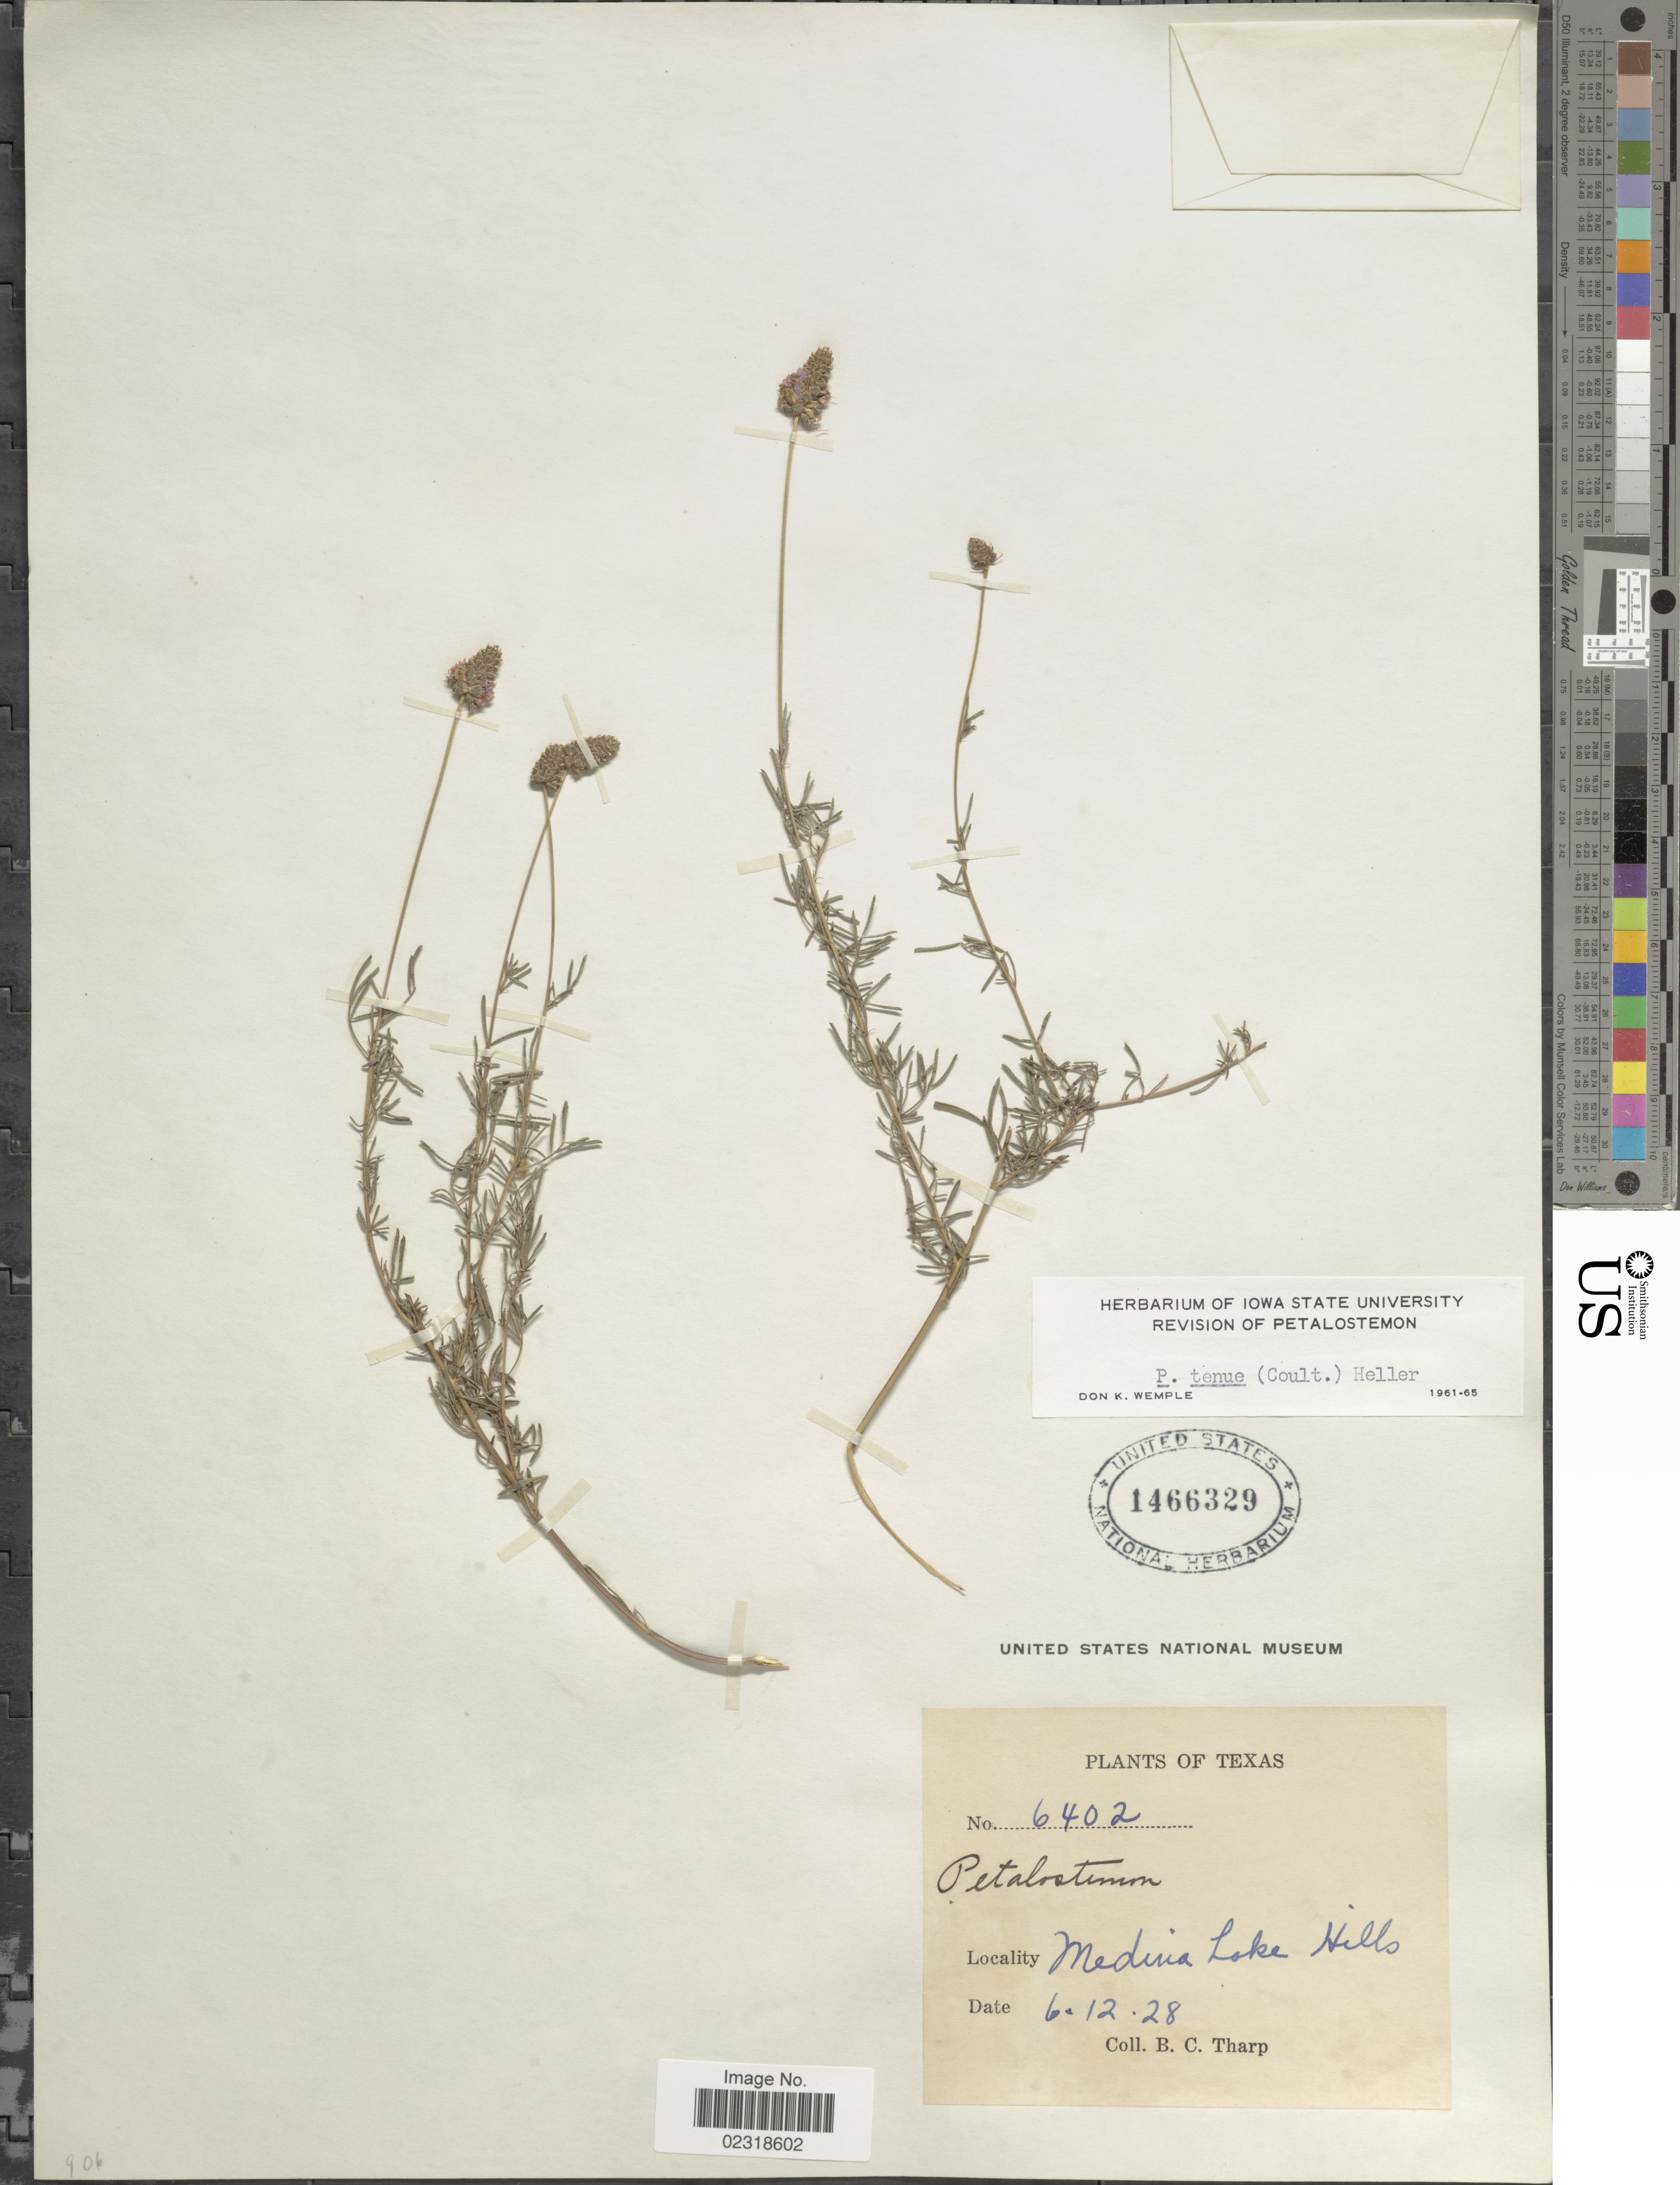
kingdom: Plantae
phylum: Tracheophyta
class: Magnoliopsida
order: Fabales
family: Fabaceae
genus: Dalea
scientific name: Dalea tenuis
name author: (J.M. Coult.) Shinners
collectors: B. C. Tharp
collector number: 6402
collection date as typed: Transcribed d/m/y: 12/6/28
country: United States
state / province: Texas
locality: Medina Lake Hills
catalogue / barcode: US 1466329